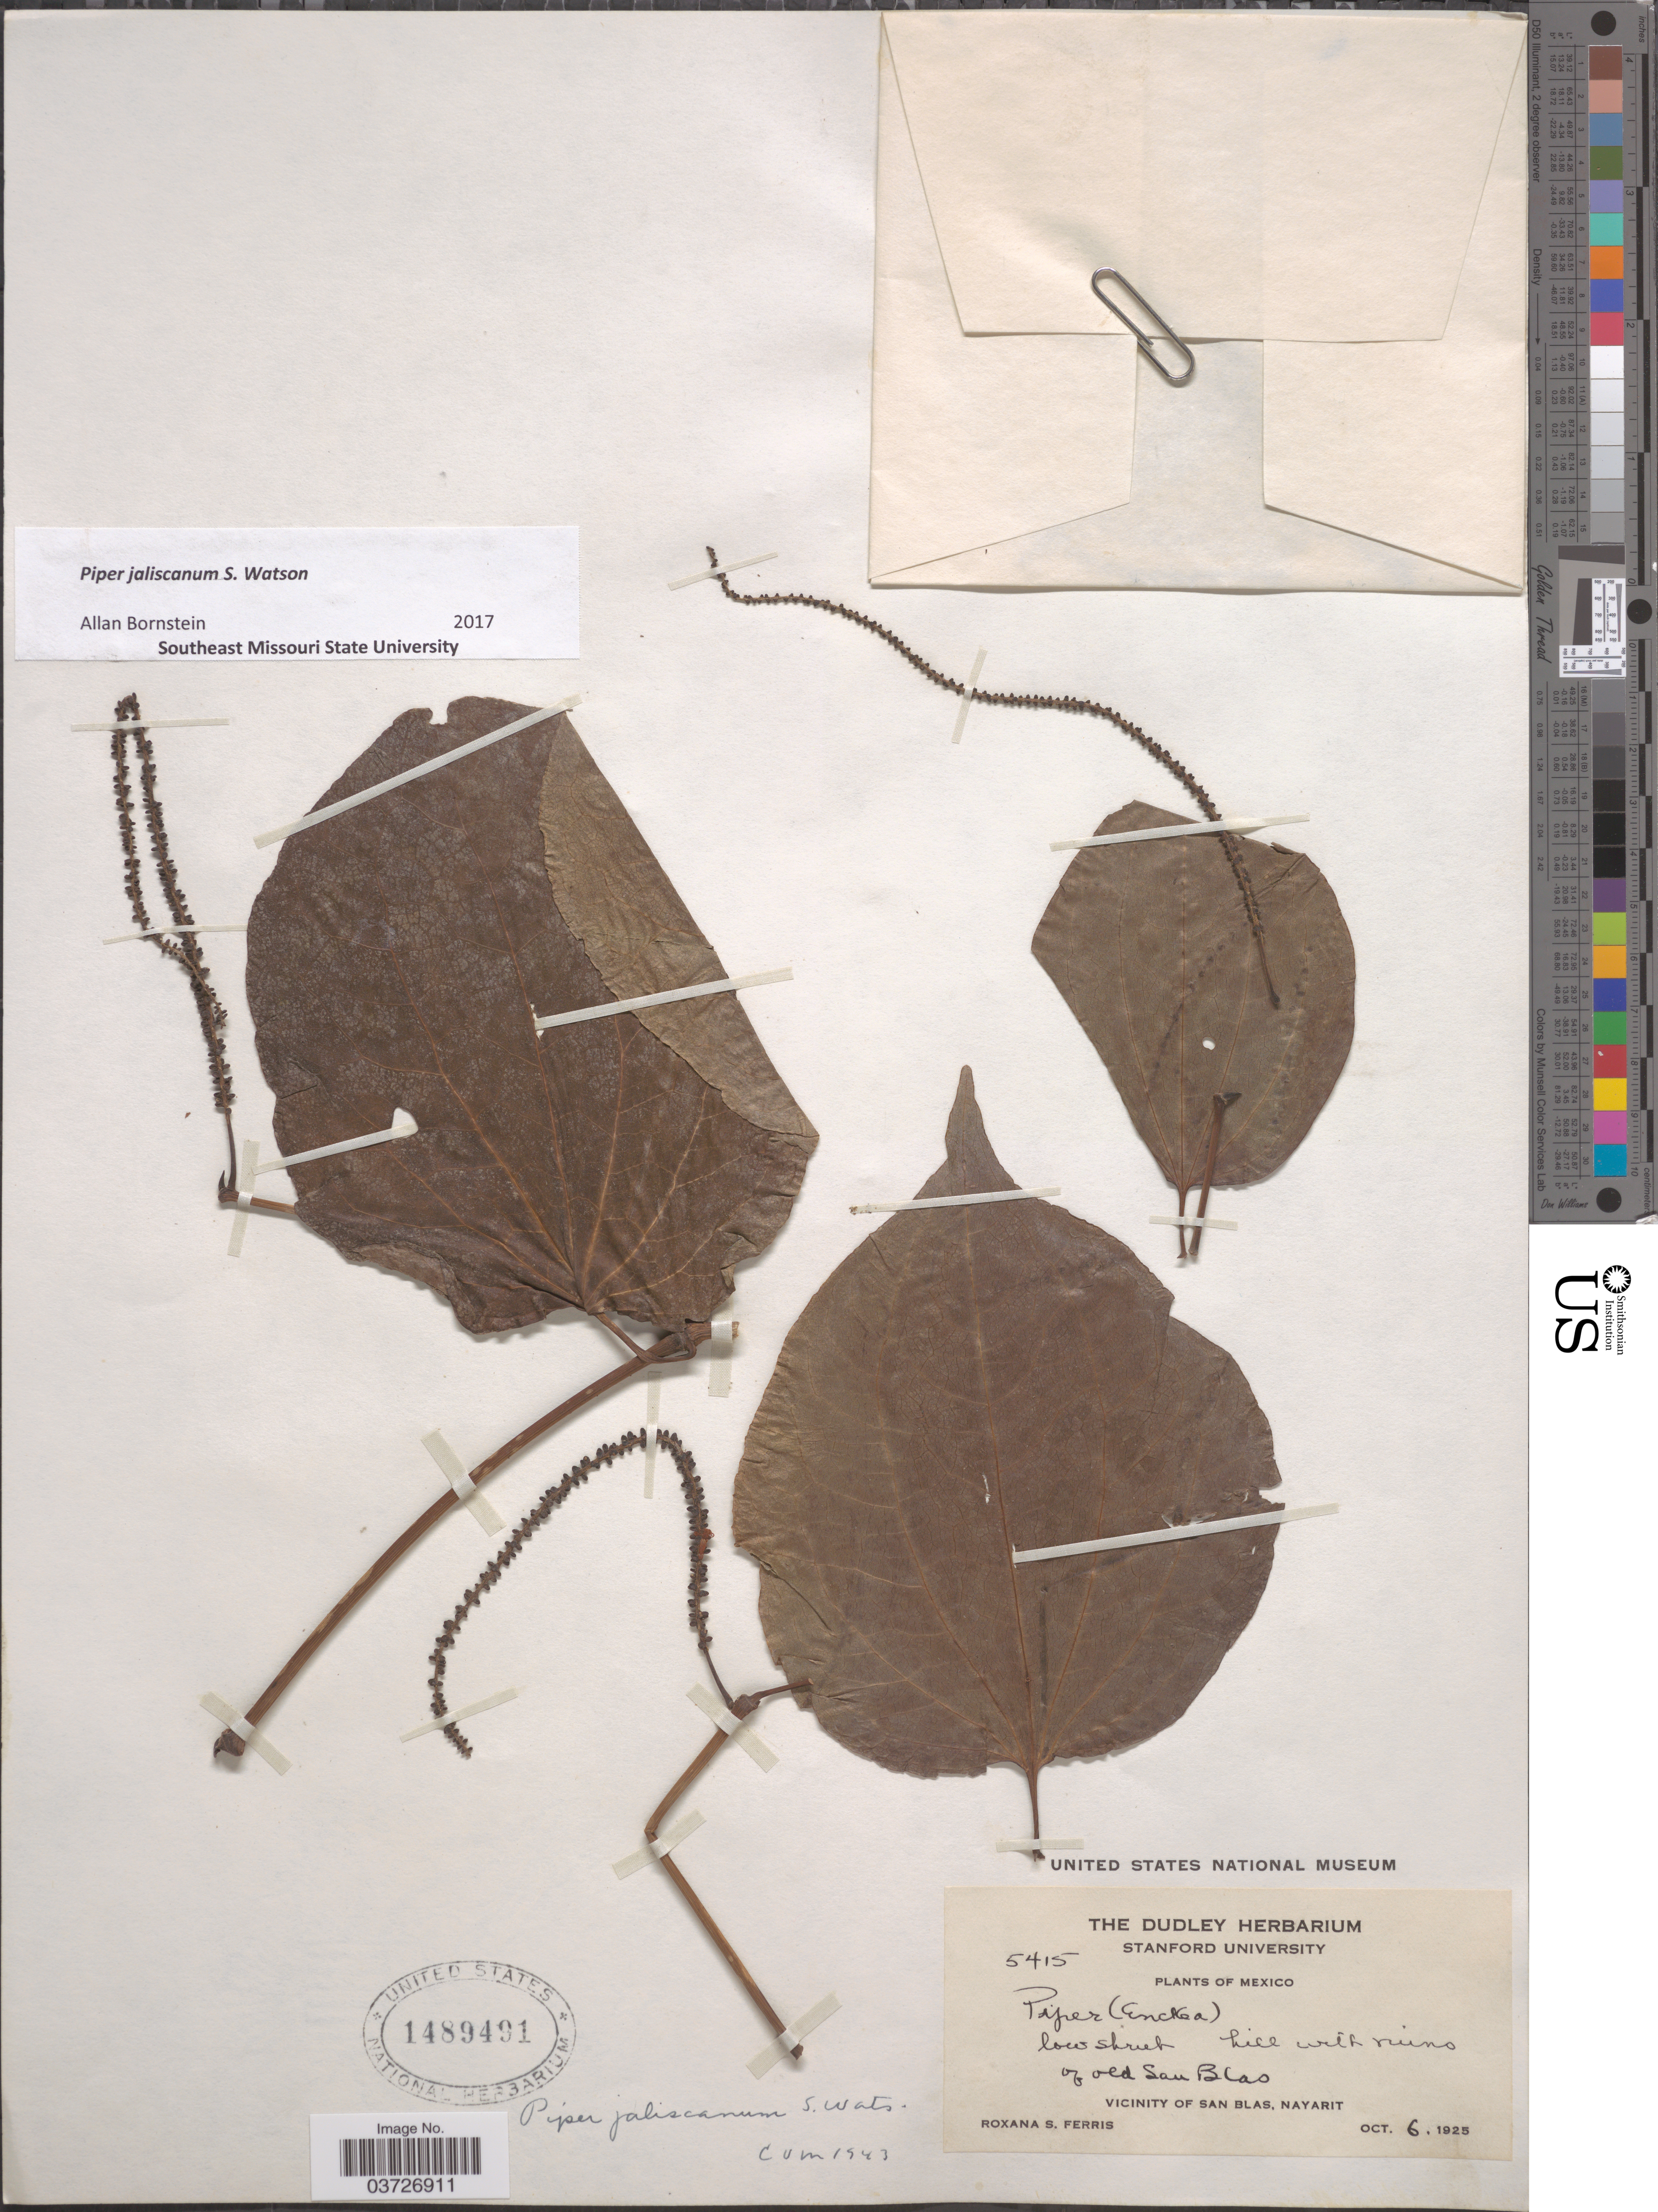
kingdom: Plantae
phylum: Tracheophyta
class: Magnoliopsida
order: Piperales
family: Piperaceae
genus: Piper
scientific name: Piper jaliscanum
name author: S. Watson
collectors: R. S. Ferris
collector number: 5415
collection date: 1925-10-06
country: Mexico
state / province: Nayarit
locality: Old San Blas. Vicinity of San Blas.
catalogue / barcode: US 1489491